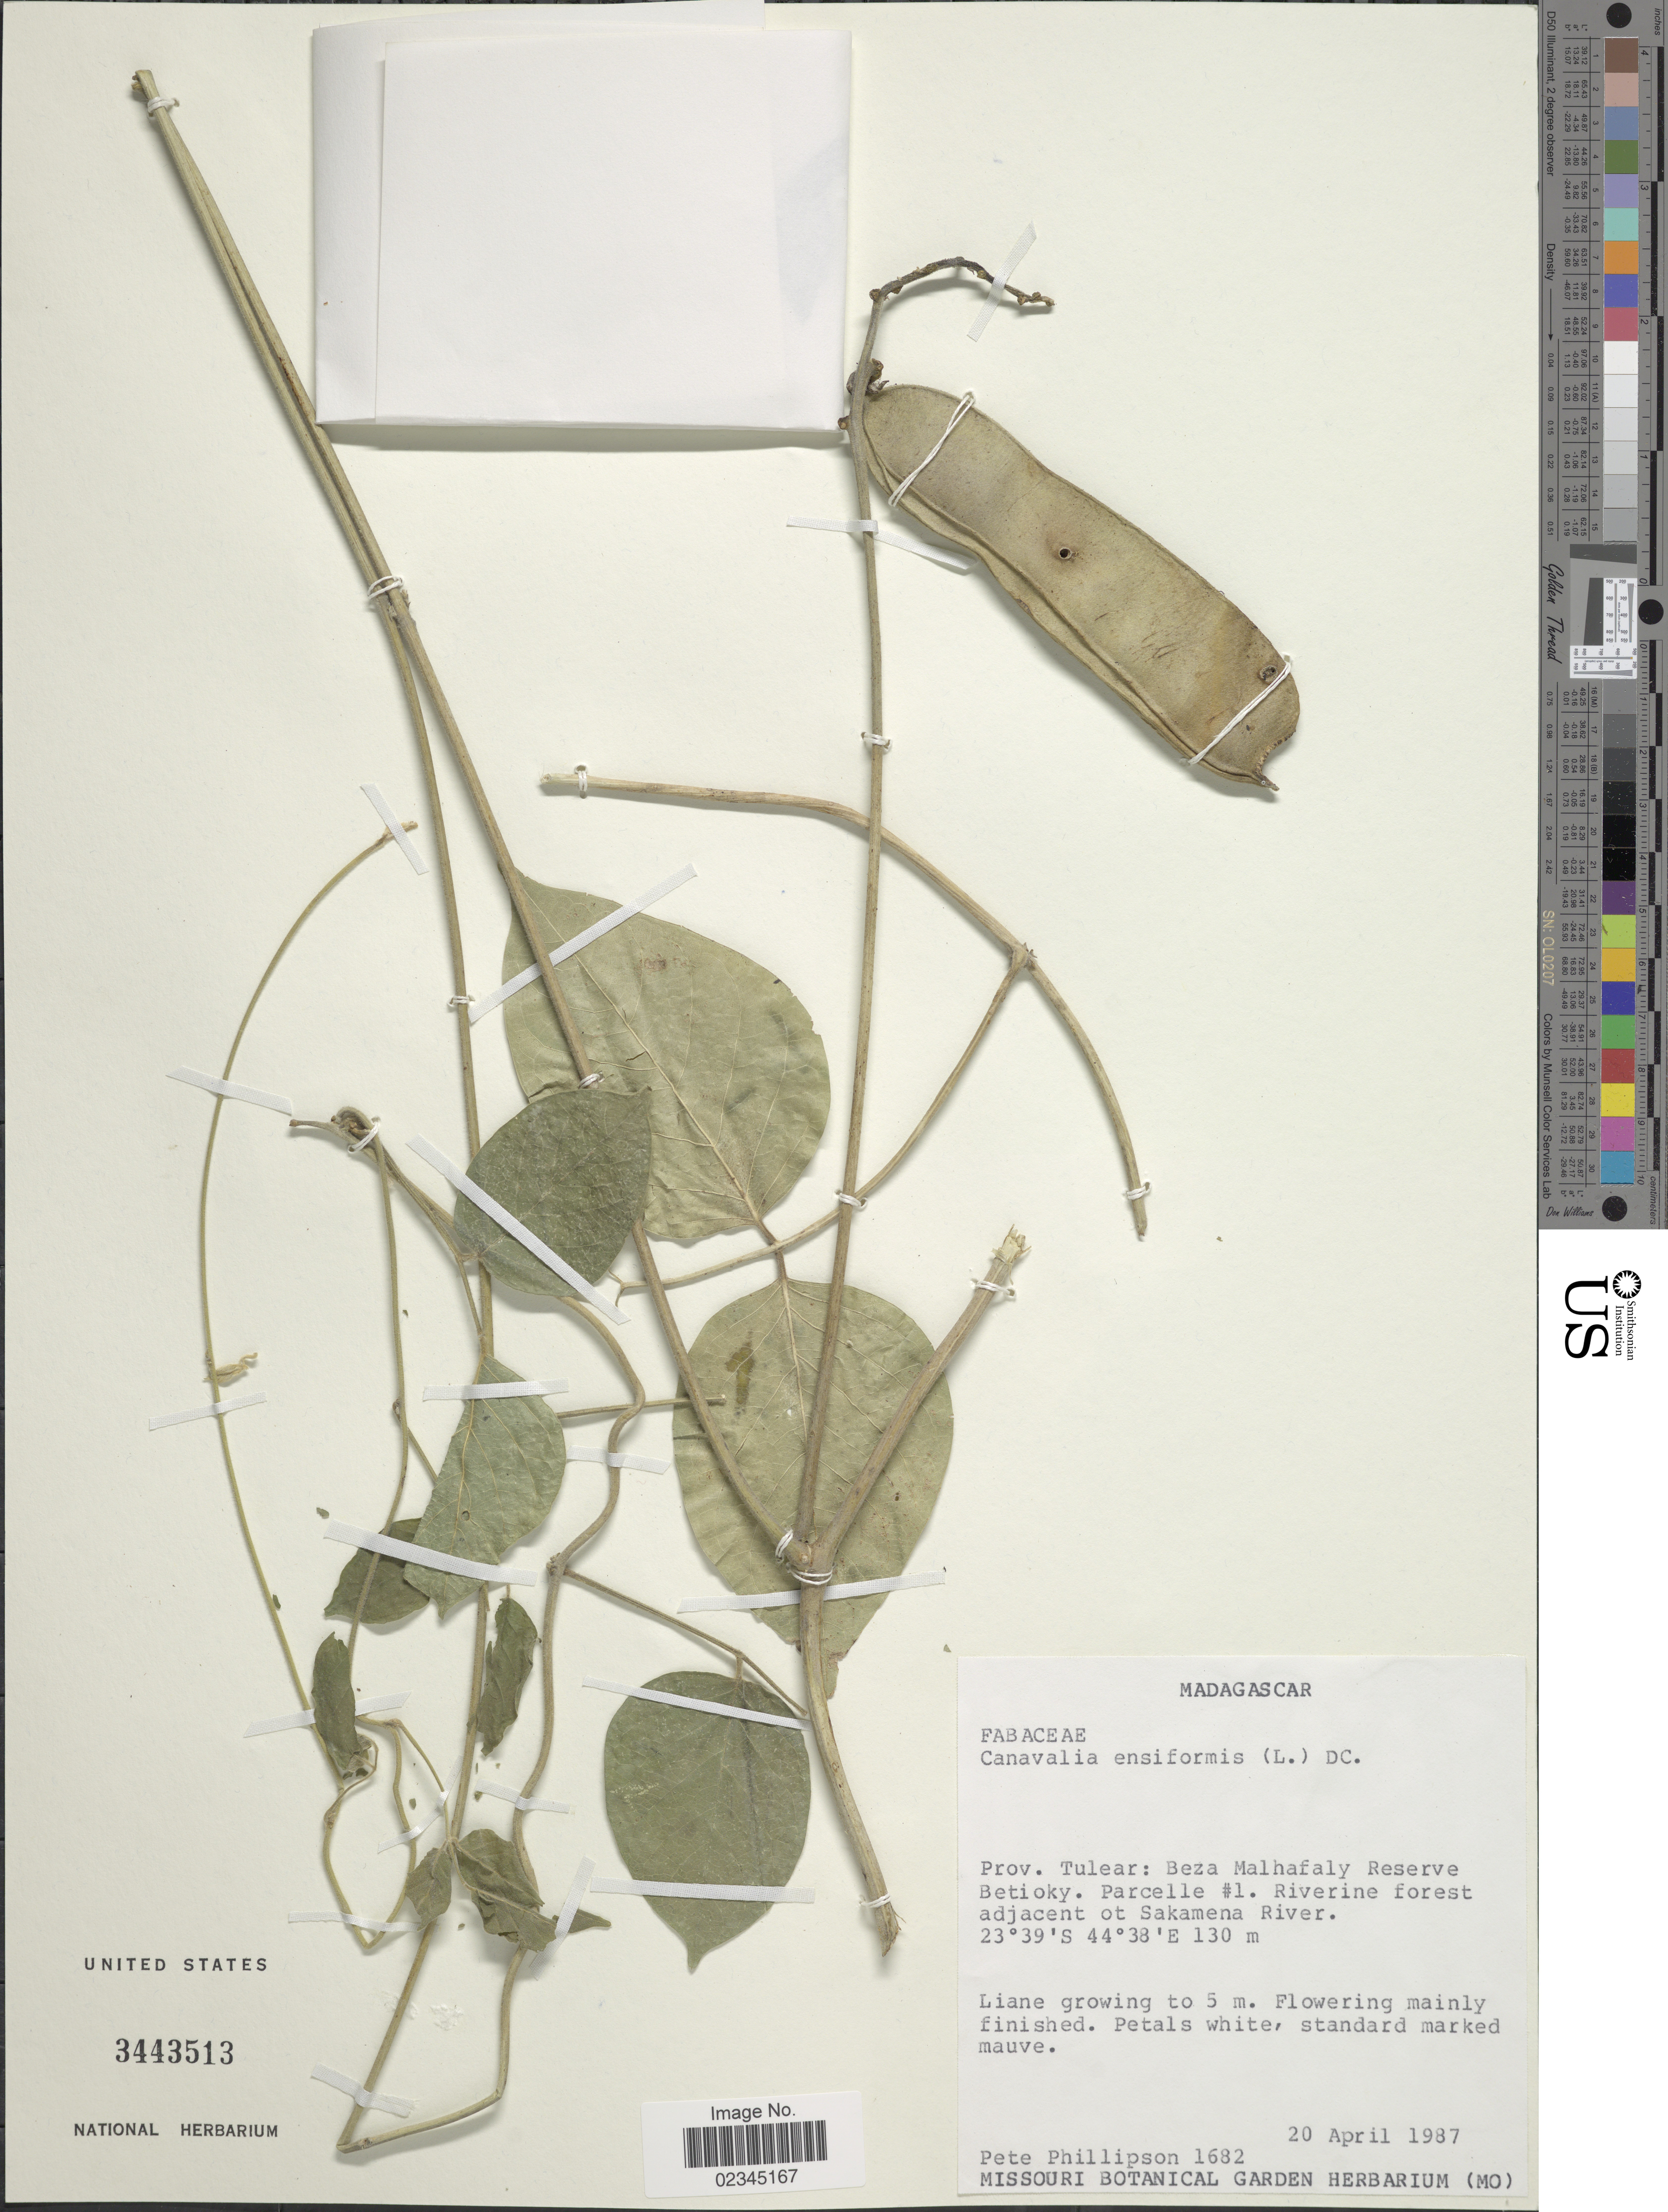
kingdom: Plantae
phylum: Tracheophyta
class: Magnoliopsida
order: Fabales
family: Fabaceae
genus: Canavalia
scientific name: Canavalia ensiformis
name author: (L.) DC.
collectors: P. B. Phillipson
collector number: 1682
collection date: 1987-04-20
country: Madagascar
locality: Prov. Tulear: Beza Malhafaly Reserve Betioky. Parcelle # 1. Riverine forest adjacent to Sakamena River.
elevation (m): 130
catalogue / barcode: US 3443513